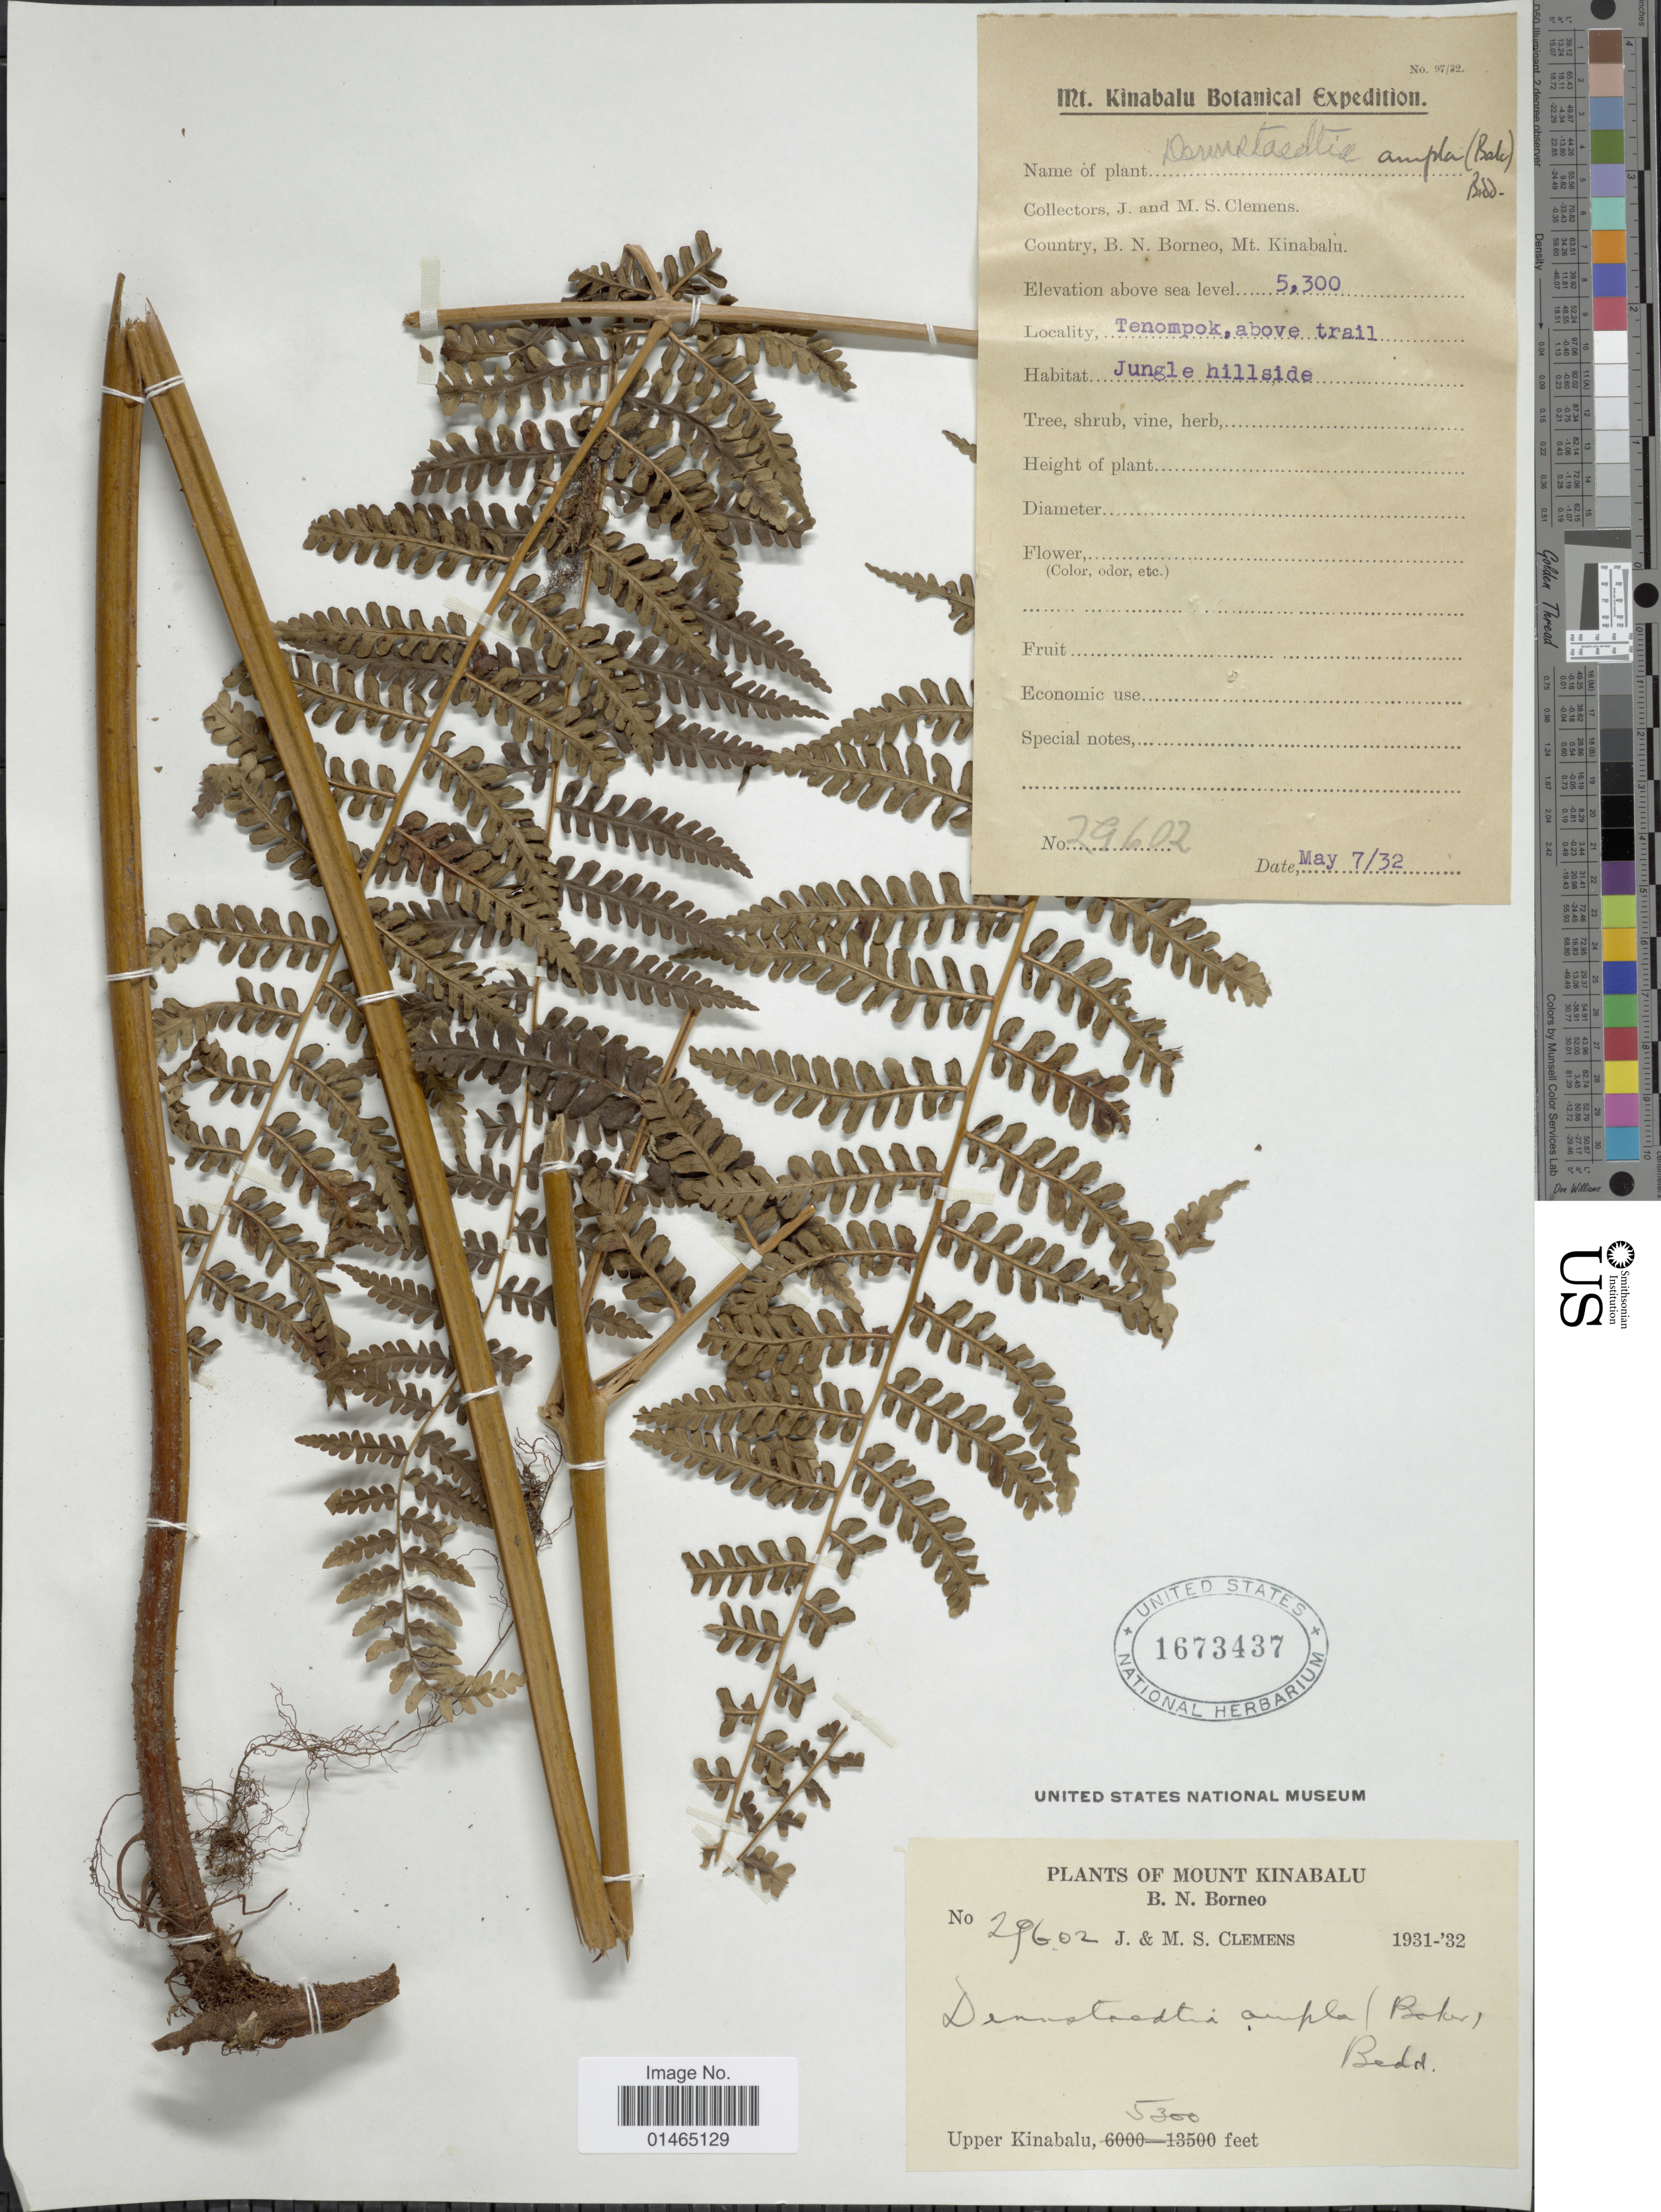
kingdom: Plantae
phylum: Tracheophyta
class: Polypodiopsida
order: Polypodiales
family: Dennstaedtiaceae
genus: Dennstaedtia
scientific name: Dennstaedtia ampla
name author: (Baker) Bedd.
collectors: J. Clemens & M. S. Clemens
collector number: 29602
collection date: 1932-05-07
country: Malaysia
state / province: Sabah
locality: B.N. Borneo, Mt. Kinabalu. Tenompok, above trail. Jungle hillside. Mount Kinabalu. Upper Kinabalu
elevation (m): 1615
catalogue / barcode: US 1673437